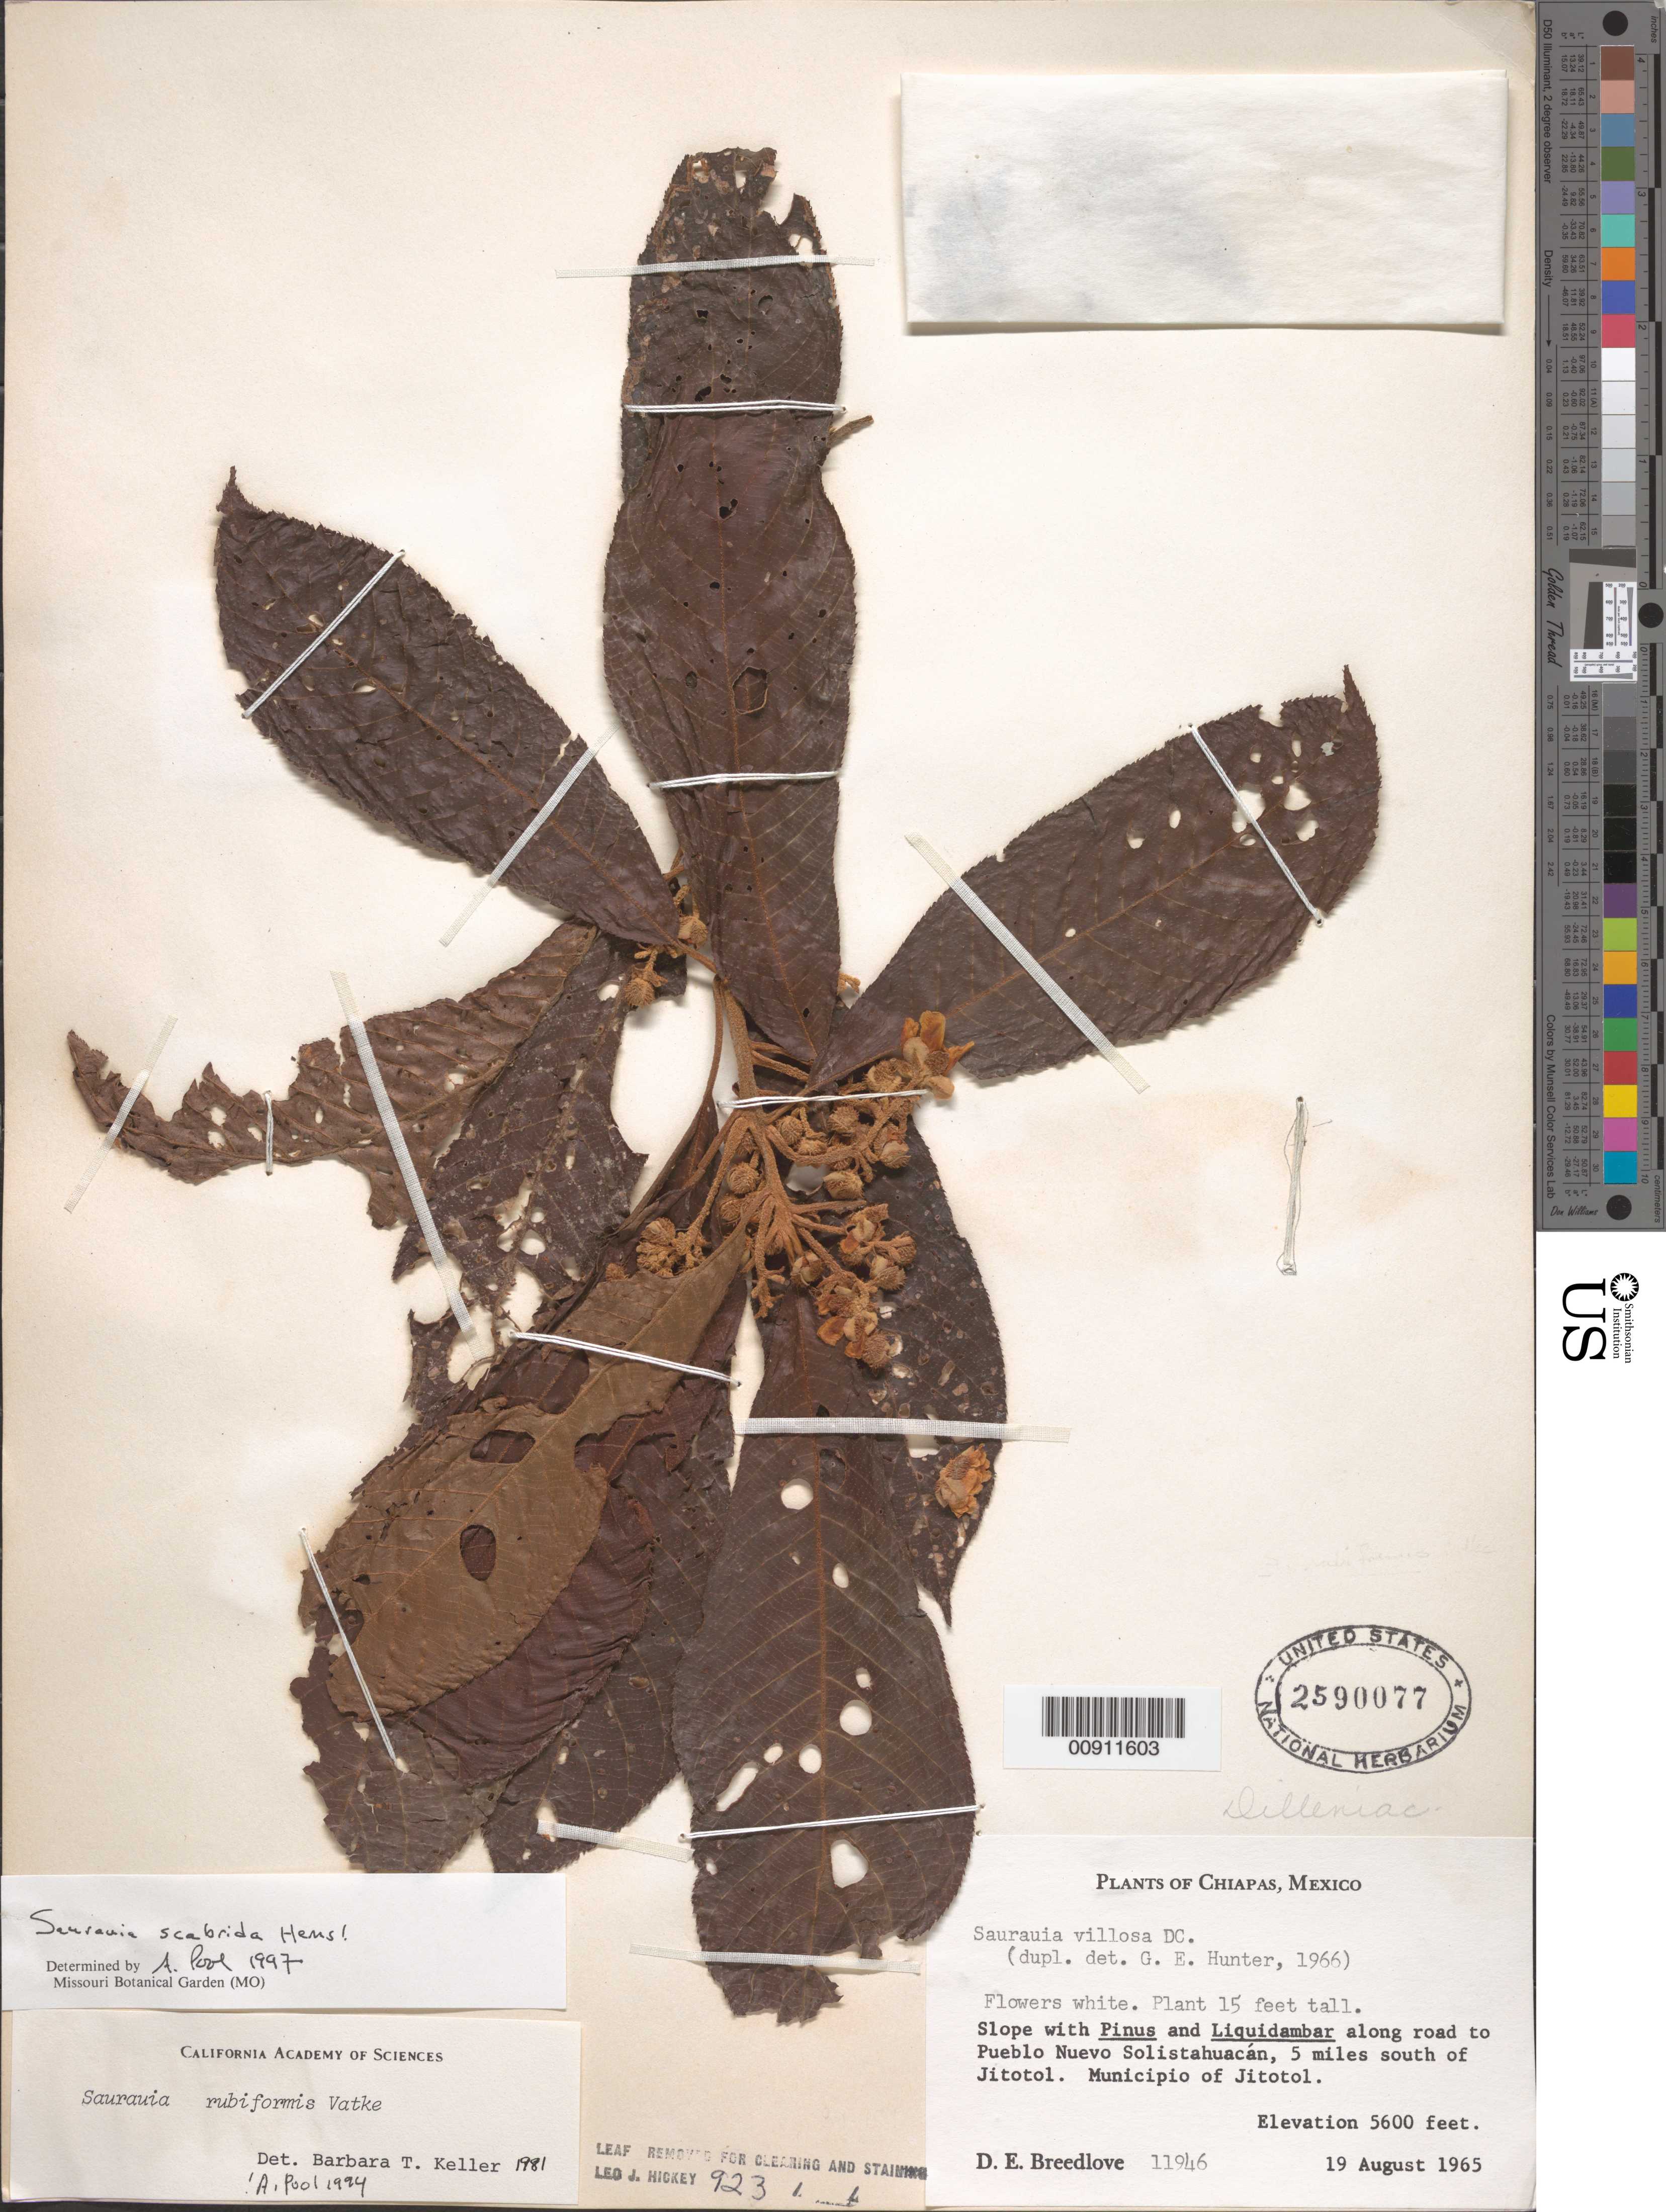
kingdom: Plantae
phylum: Tracheophyta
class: Magnoliopsida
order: Ericales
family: Actinidiaceae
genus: Saurauia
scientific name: Saurauia scabrida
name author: Hemsl.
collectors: D. E. Breedlove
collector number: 11946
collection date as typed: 19 Aug 1965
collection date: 1965-08-19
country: Mexico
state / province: Chiapas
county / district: Jitotol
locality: Along road to Pueblo Nuevo Solistahuacán, 5 miles south of Jitotol. Municipio of Jitotol, Chiapas.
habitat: Slope with Pinus and Liquidambar along road.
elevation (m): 1707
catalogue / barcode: US 2590077